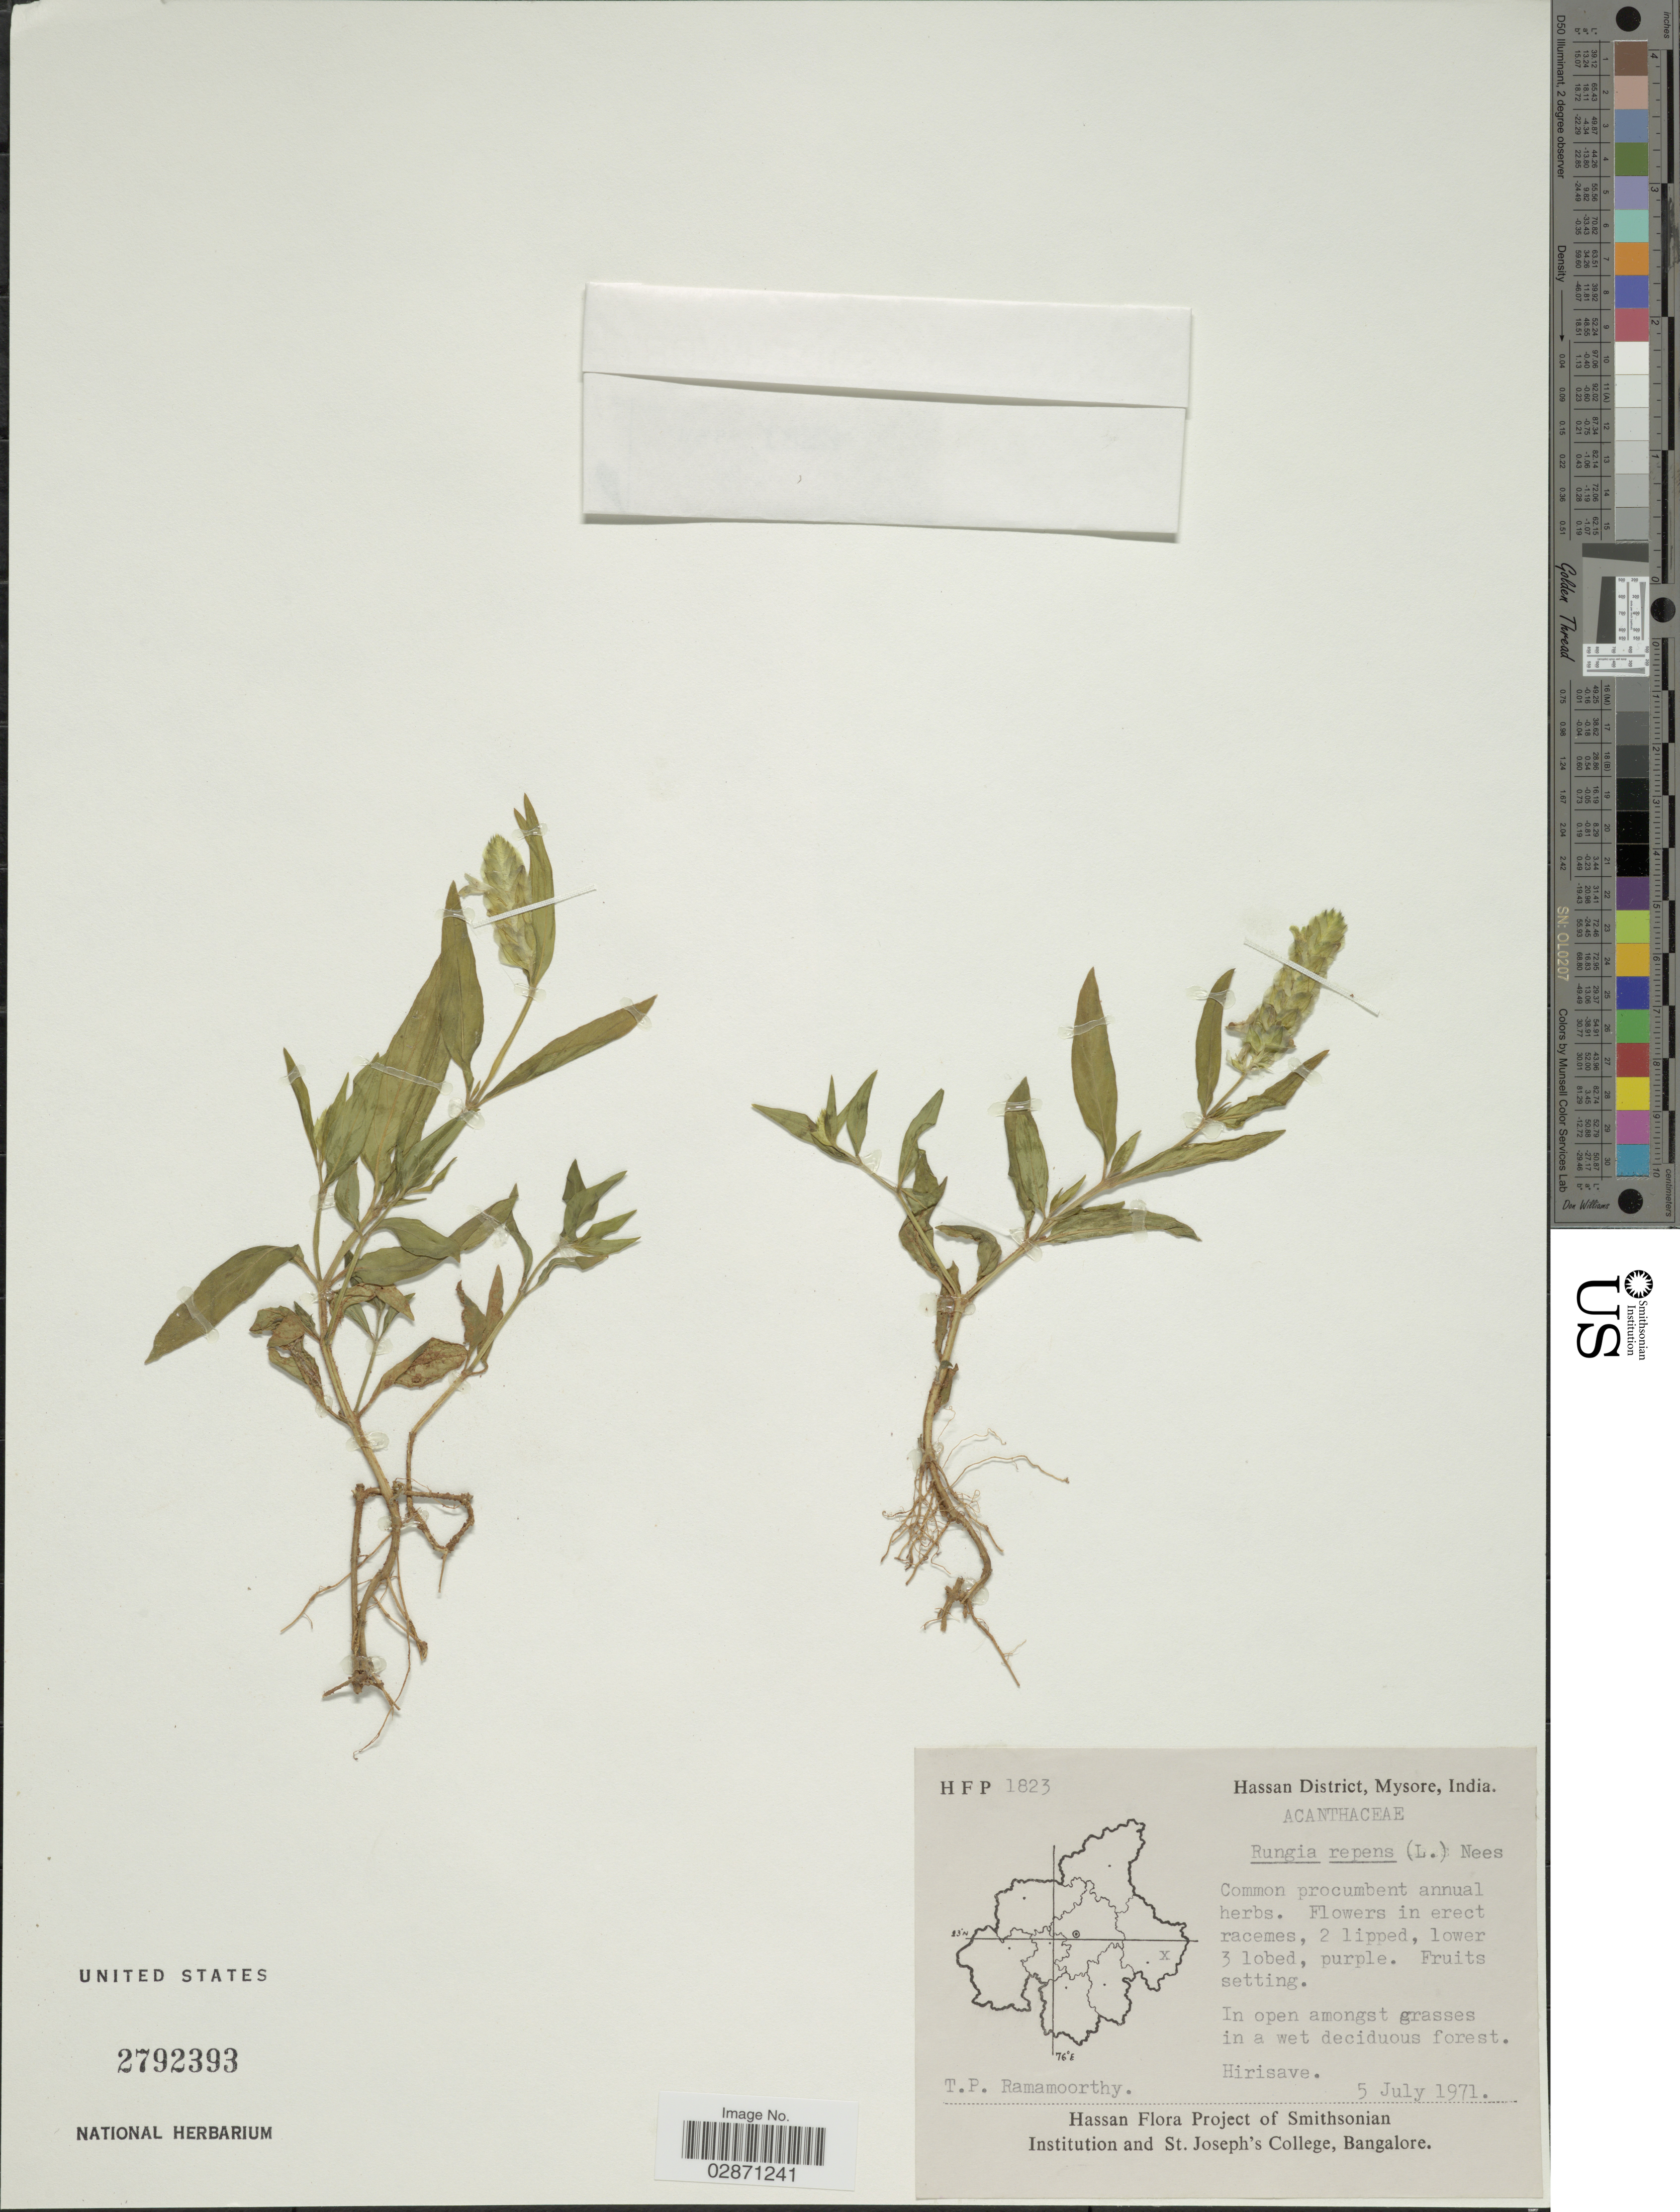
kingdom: Plantae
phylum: Tracheophyta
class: Magnoliopsida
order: Lamiales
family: Acanthaceae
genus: Rungia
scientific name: Rungia repens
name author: (L.) Nees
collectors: T. P. Ramamoorthy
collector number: HFP1823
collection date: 1971-07-05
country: India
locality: Hassan District, Mysore. Hirisave.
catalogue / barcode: US 2792393